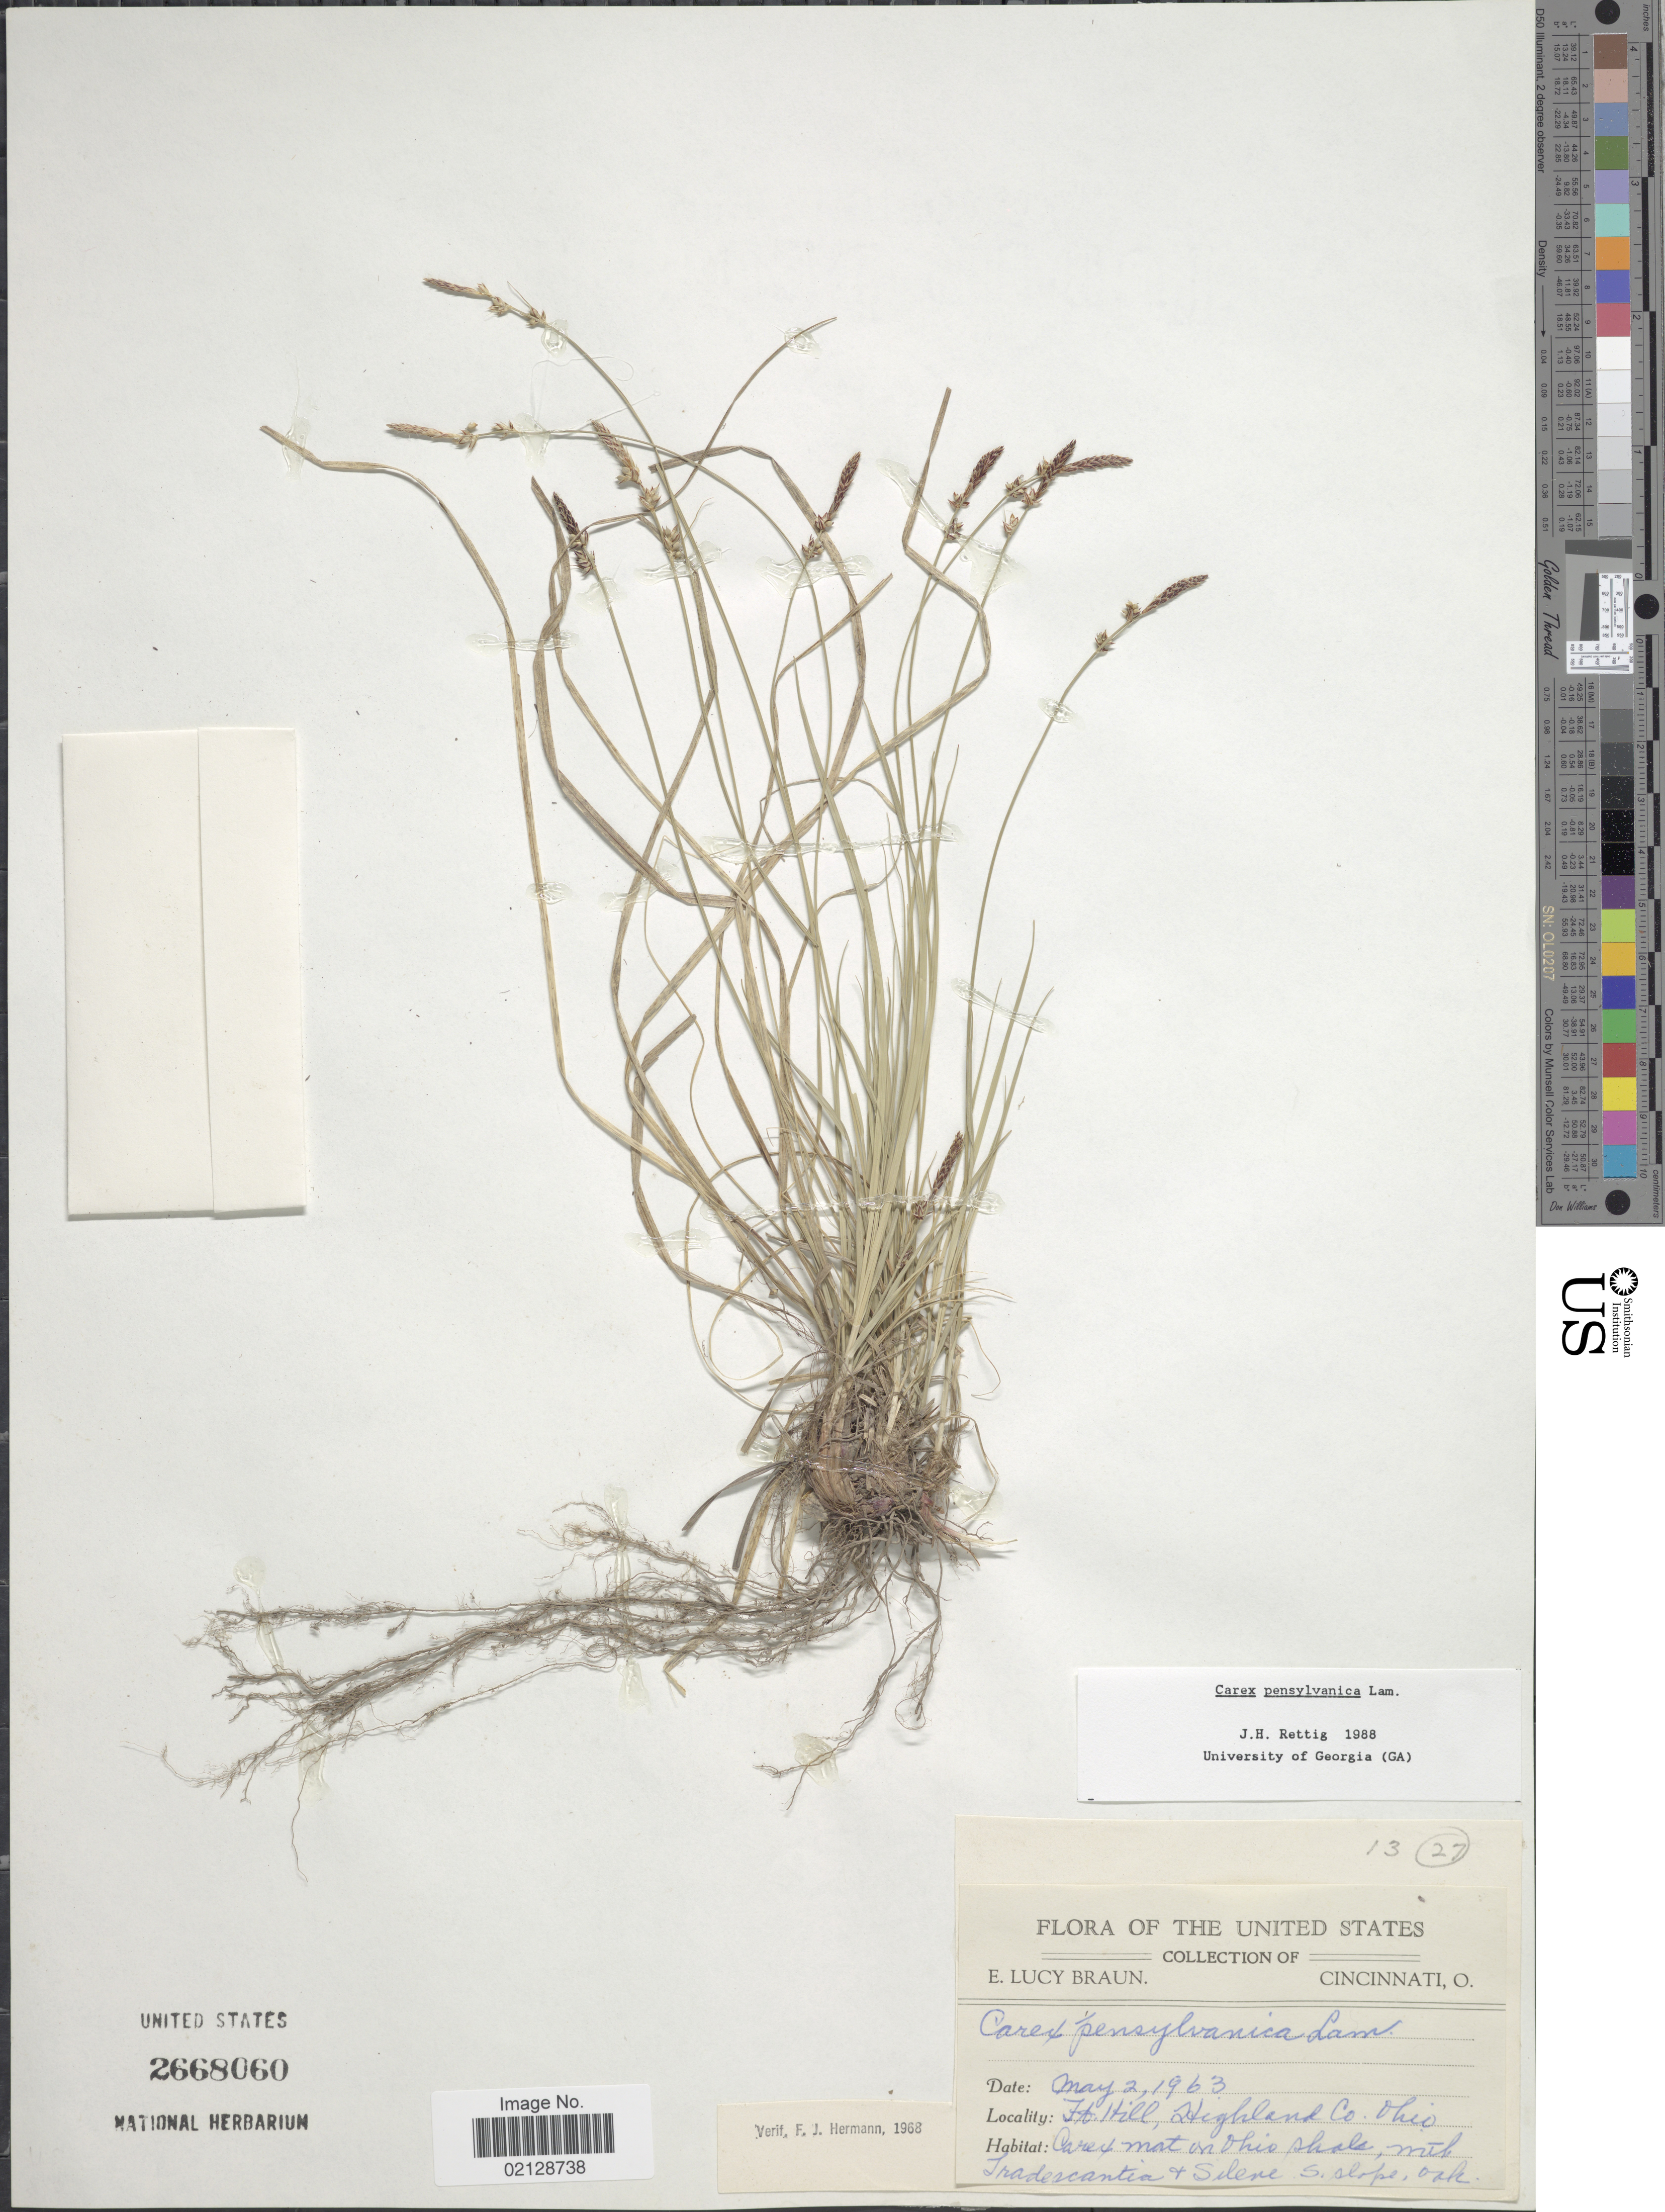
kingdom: Plantae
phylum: Tracheophyta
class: Liliopsida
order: Poales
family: Cyperaceae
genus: Carex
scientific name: Carex pensylvanica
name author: Lam.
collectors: E. L. Braun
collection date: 1963-05-02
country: United States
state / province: Ohio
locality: Ft. Hill, Highland Co., Ohio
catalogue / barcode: US 2668060